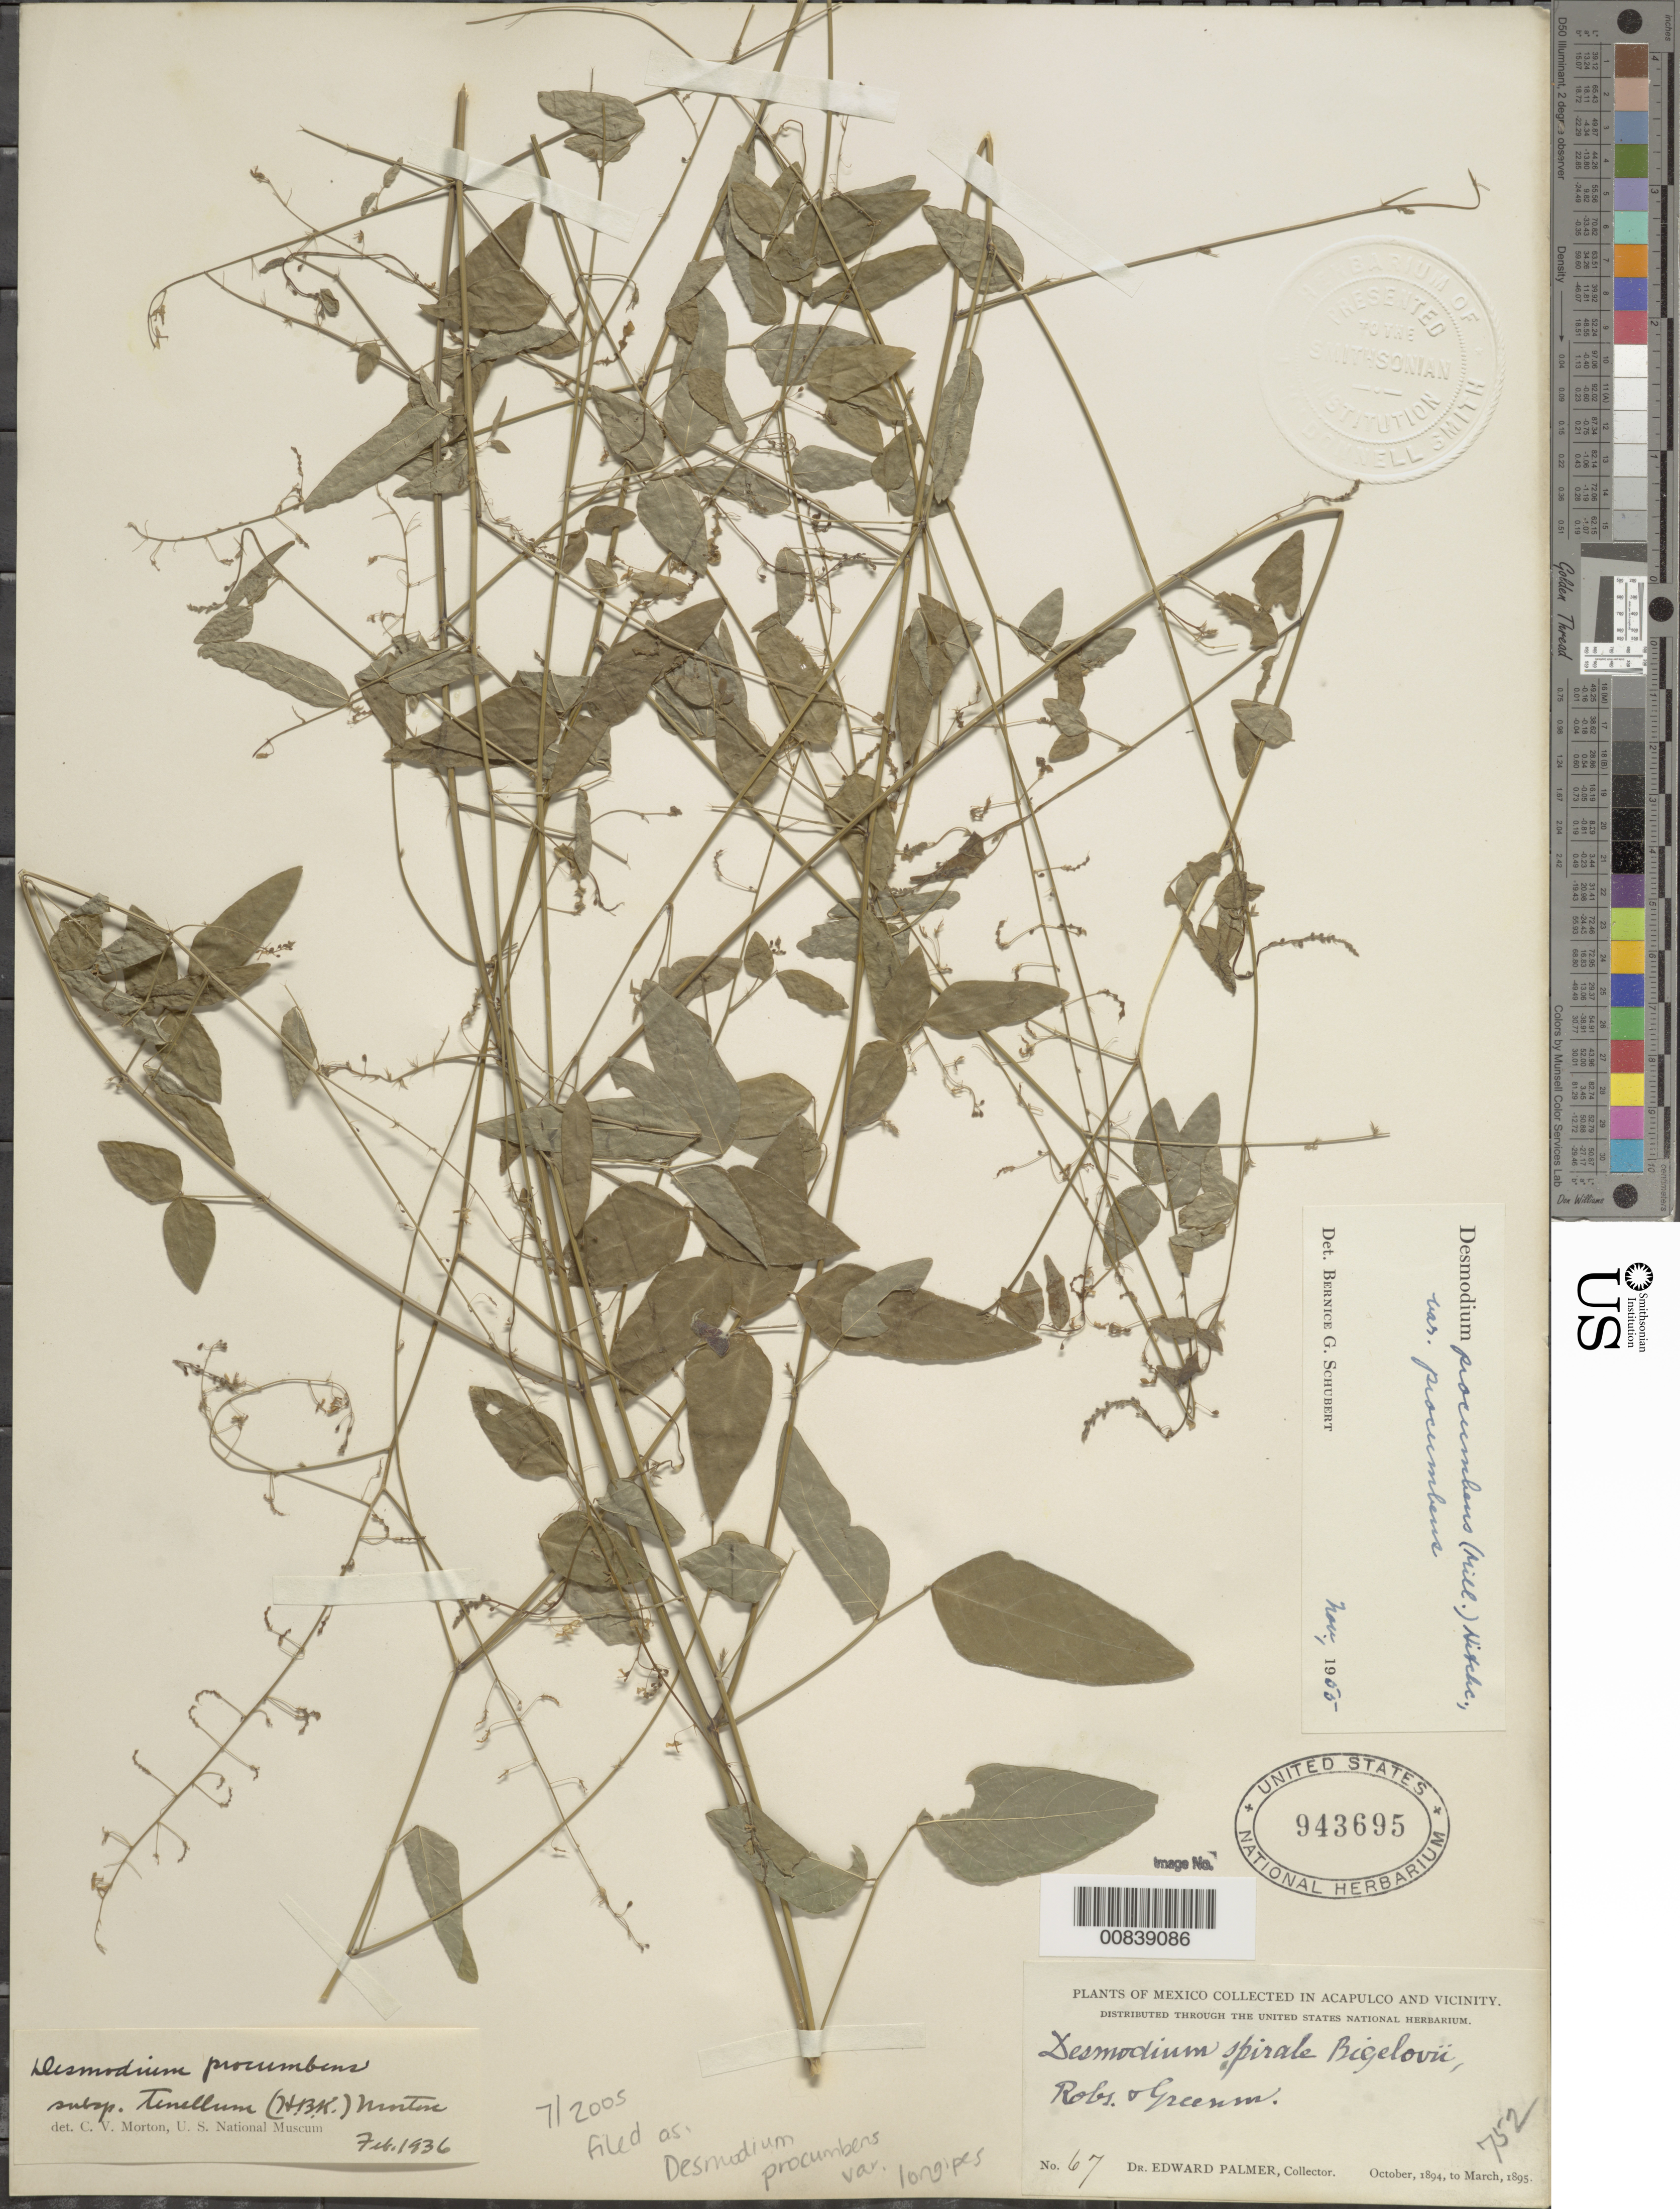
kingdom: Plantae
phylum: Tracheophyta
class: Magnoliopsida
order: Fabales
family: Fabaceae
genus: Desmodium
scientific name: Desmodium procumbens var. longipes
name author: (Schindl.) B.G. Schub.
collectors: E. Palmer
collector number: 67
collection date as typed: Oct 1894 to -- Mar 1895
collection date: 1894-10/1895-03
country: Mexico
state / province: Guerrero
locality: Acapulco, Guerrero and vicinity.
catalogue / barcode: US 943695